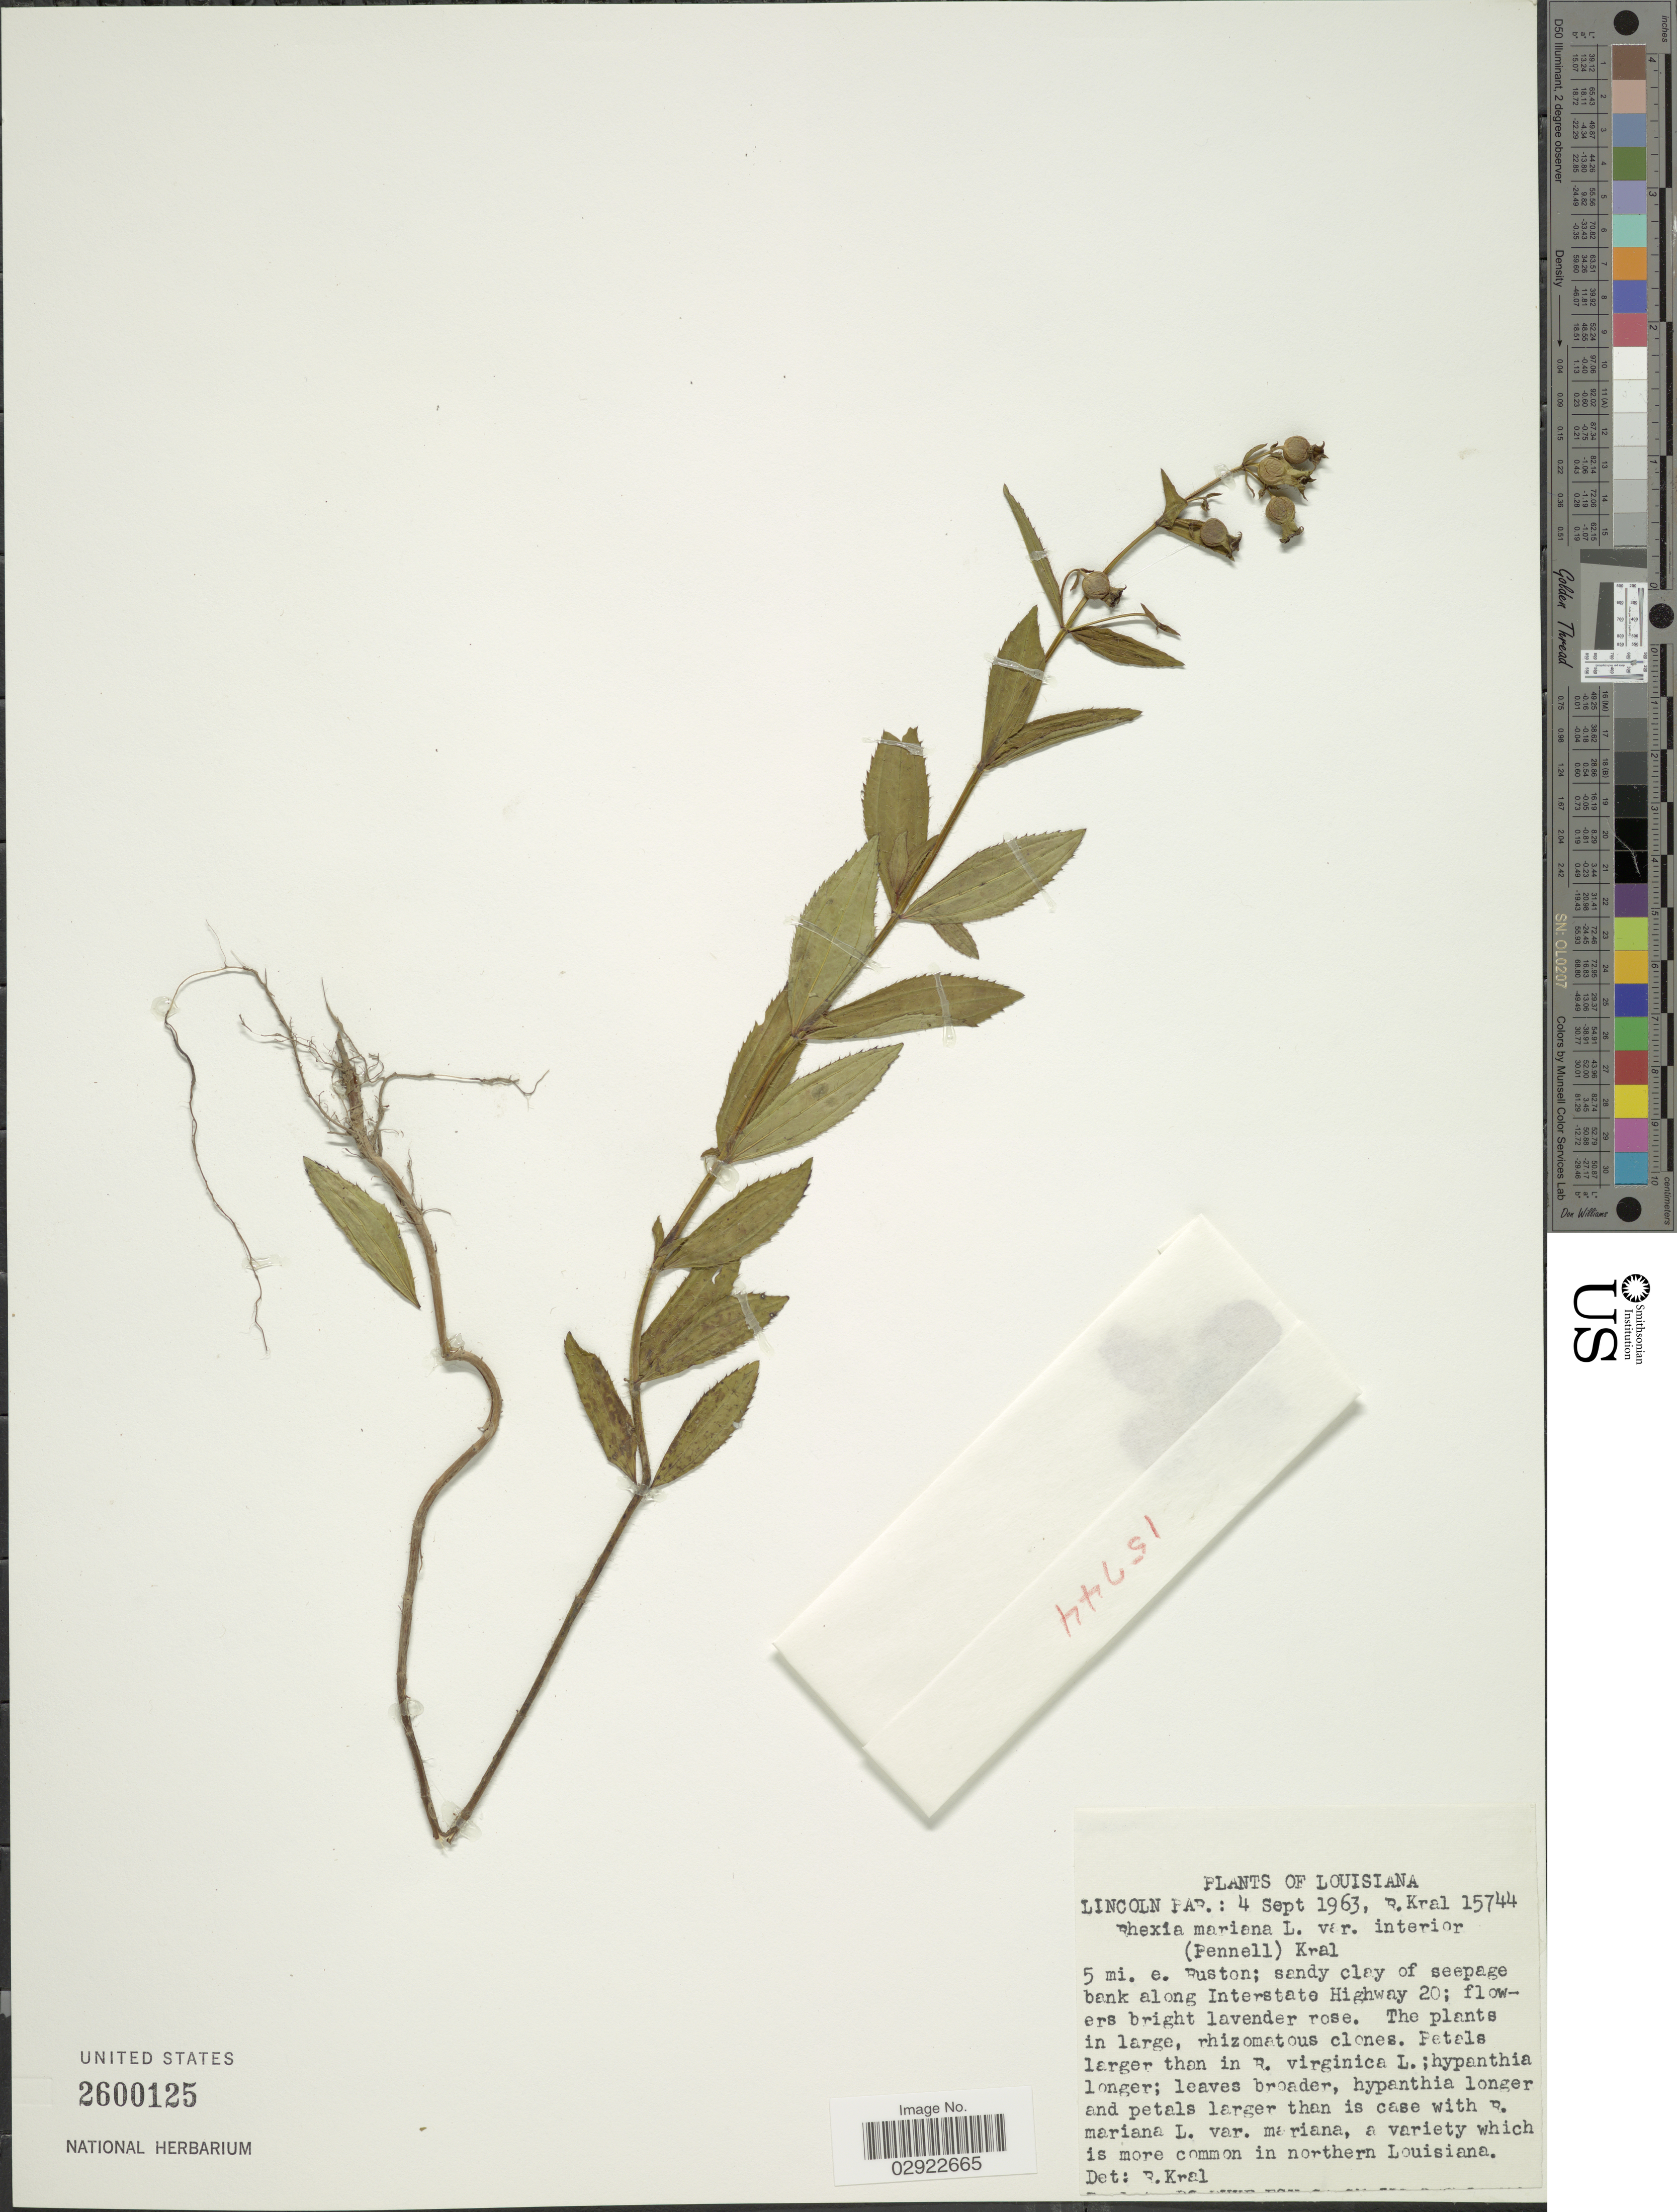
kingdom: Plantae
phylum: Tracheophyta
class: Magnoliopsida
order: Myrtales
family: Melastomataceae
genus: Rhexia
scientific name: Rhexia interior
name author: Pennell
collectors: R. Kral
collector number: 15744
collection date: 1963-09-04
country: United States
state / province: Louisiana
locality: Lincoln Par. 5 mi e. Ruston; sandy clay of seepage bank along Interstate Highway 20.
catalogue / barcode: US 2600125